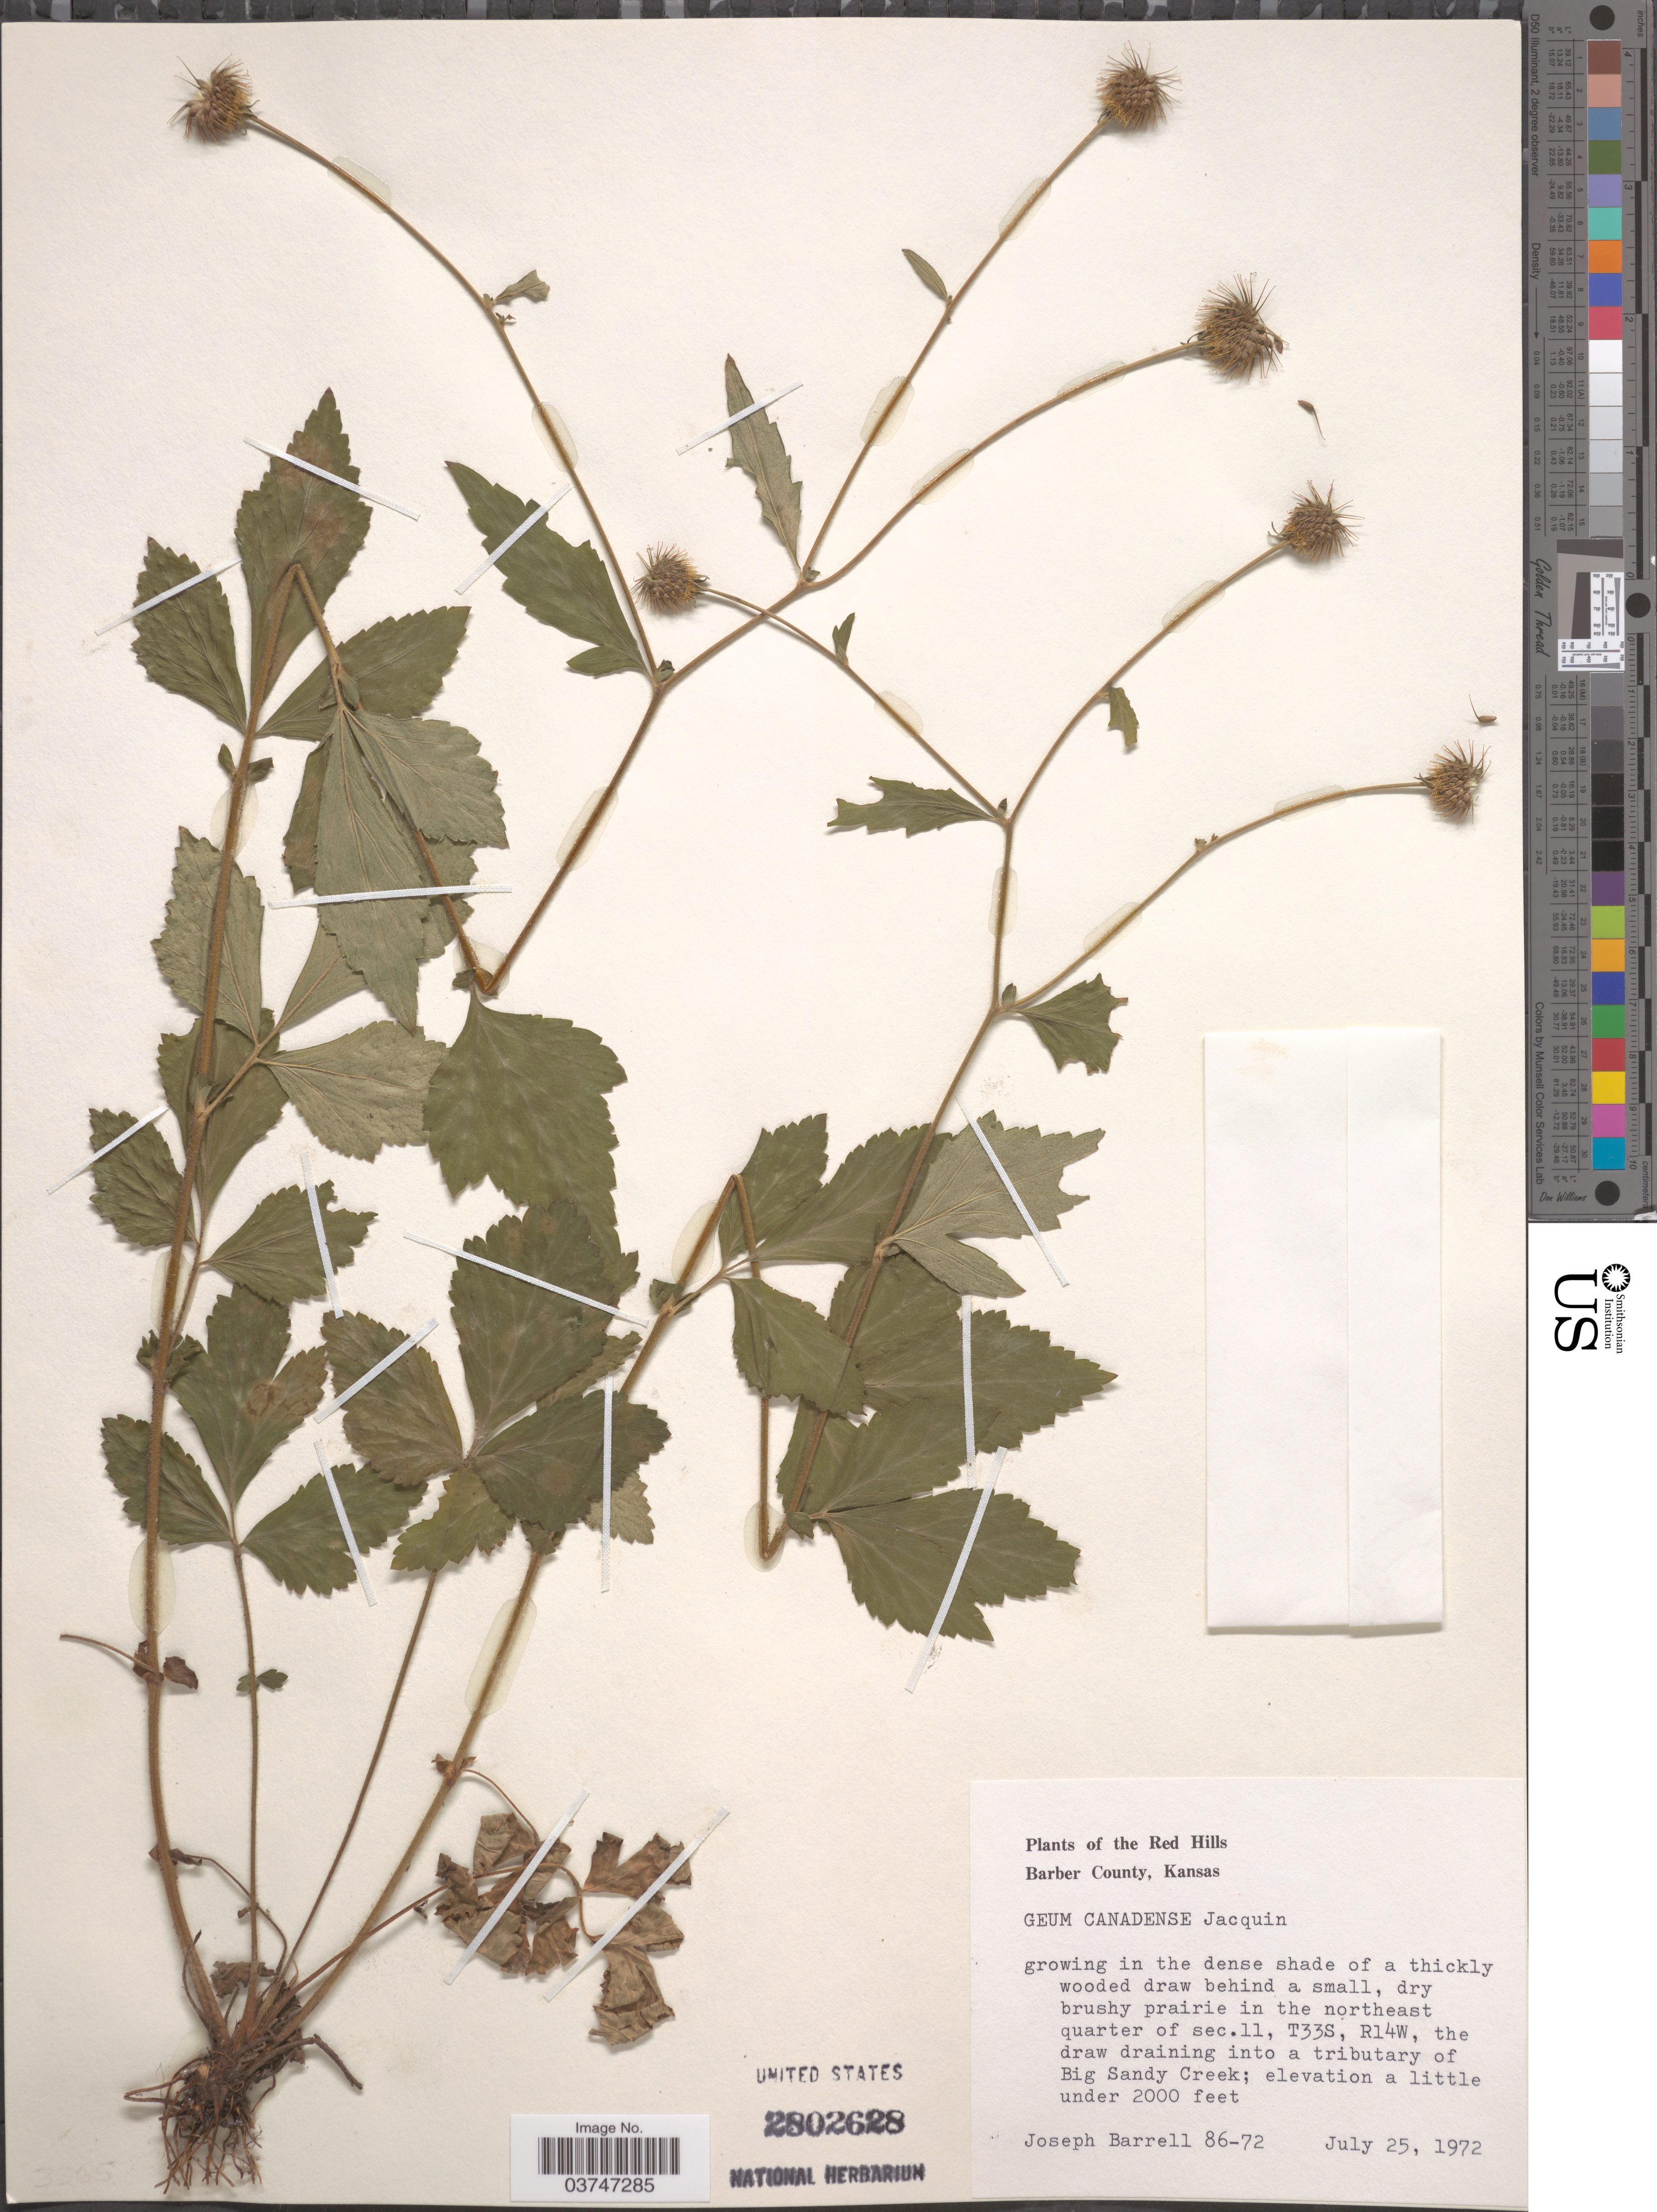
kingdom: Plantae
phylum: Tracheophyta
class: Magnoliopsida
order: Rosales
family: Rosaceae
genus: Geum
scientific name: Geum canadense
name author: Jacq.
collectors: J. Barrell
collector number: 86-72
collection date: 1972-07-25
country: United States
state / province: Kansas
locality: Red Hills. Barber County. Dry brushy prairie in the northeast quarter of sec. 11, T33S, R14W, the draw draining into a tributary of Big Sandy Creek.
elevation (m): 610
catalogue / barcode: US 2802628